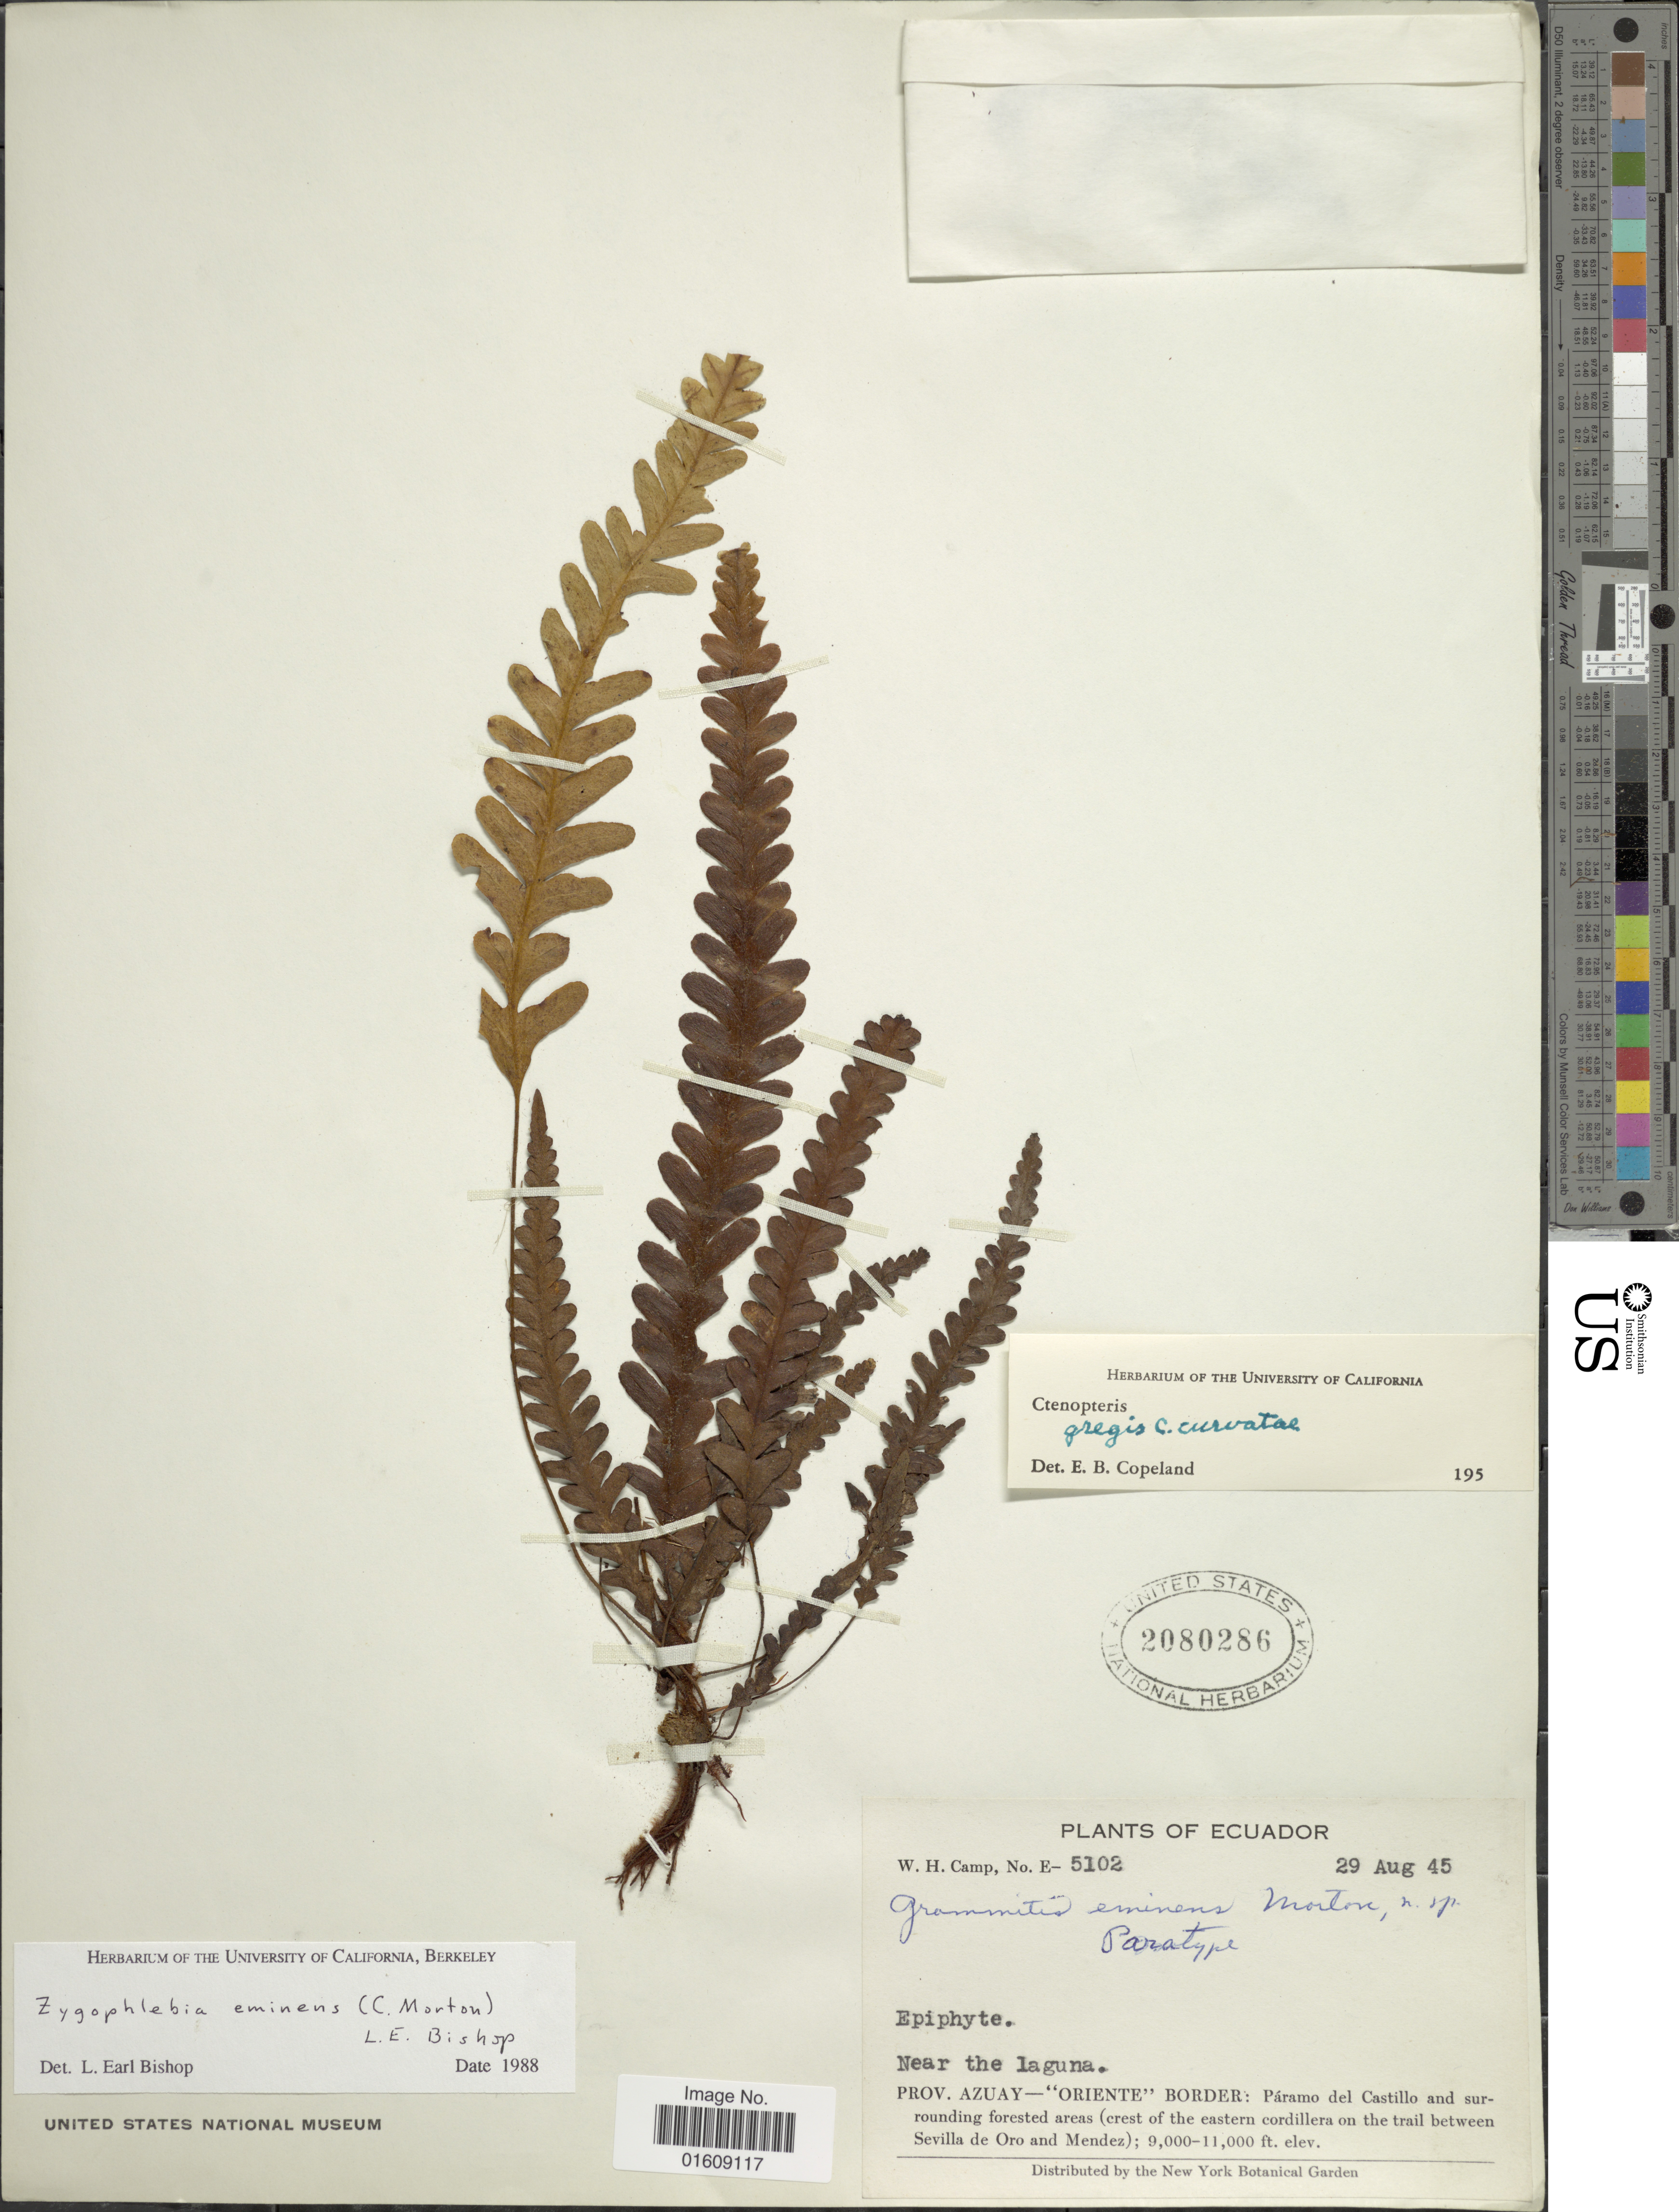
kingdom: Plantae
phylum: Tracheophyta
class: Polypodiopsida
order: Polypodiales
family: Polypodiaceae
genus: Zygophlebia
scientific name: Zygophlebia eminens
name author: (C.V. Morton) L.E. Bishop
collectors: W. H. Camp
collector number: E-5102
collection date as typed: Transcribed d/m/y: 29/8/45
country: Ecuador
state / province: Azuay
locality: Ecuador, Near the laguna, Prov. Azuay - "Oriente" Border: Páramo del Castillo and surrounding forested areas (crest of the eastern cordillera on the trail between Sevilla de Oro and Mendez).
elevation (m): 2743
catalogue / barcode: US 2080286